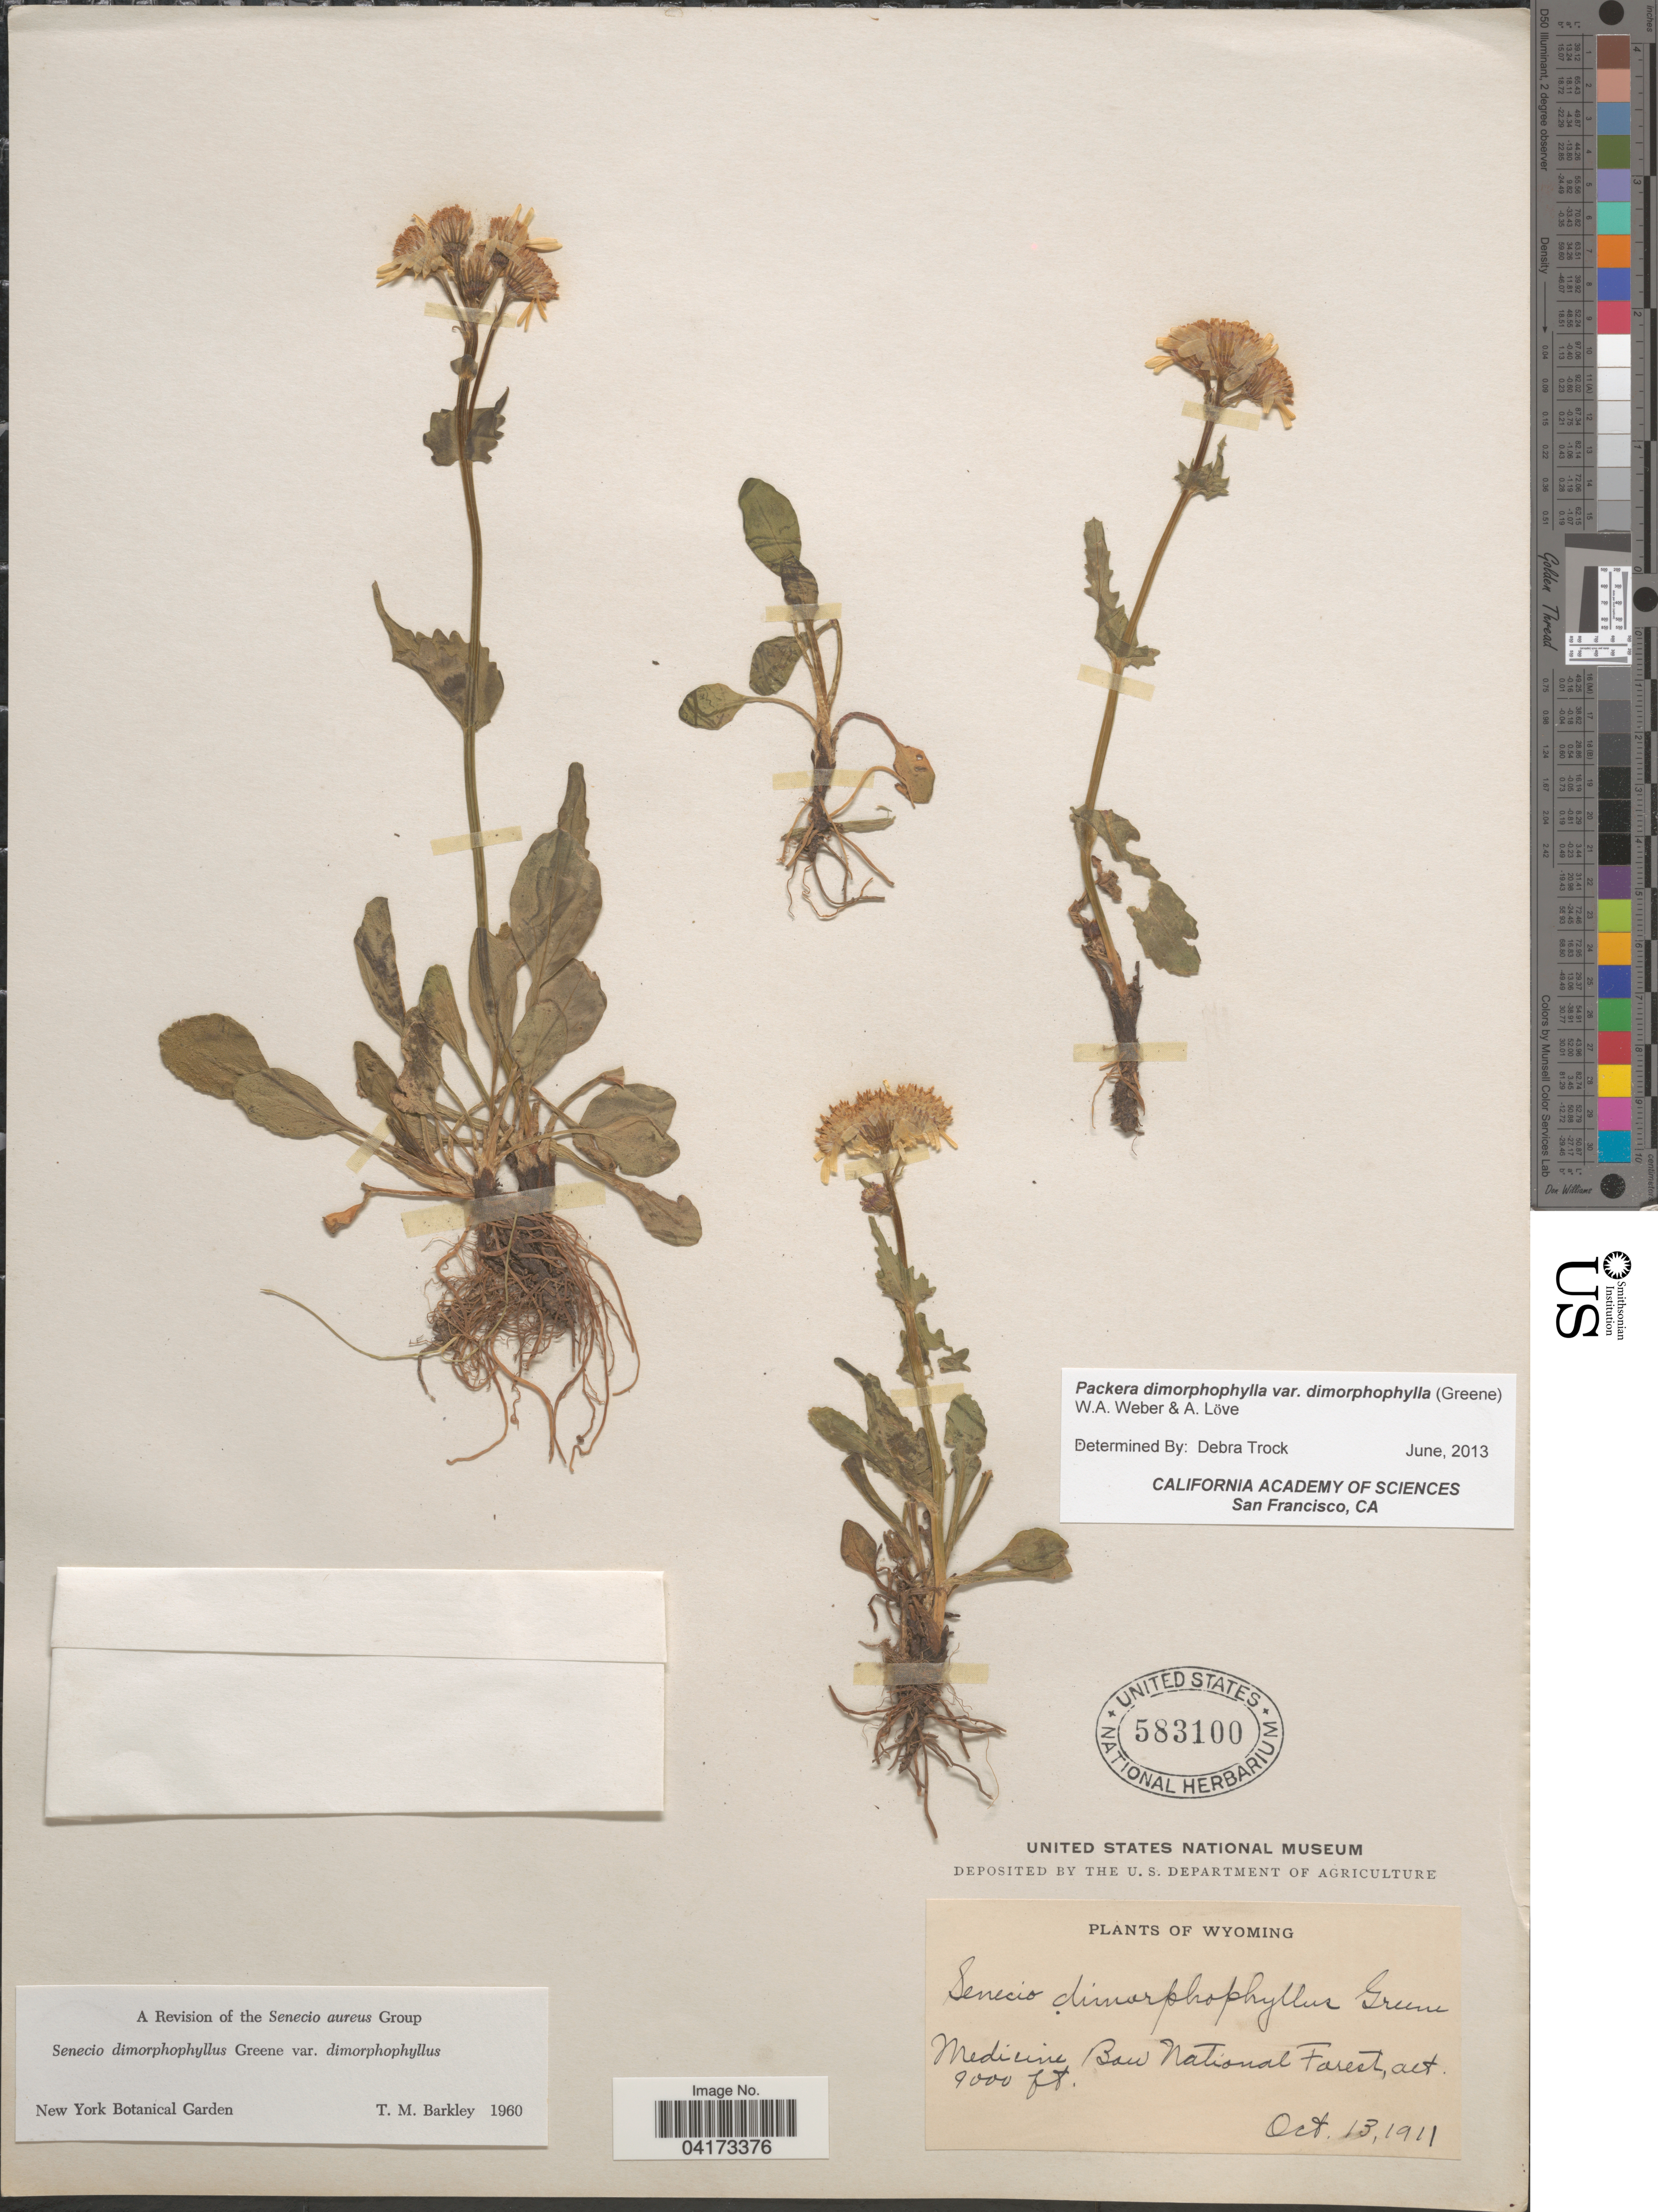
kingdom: Plantae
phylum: Tracheophyta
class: Magnoliopsida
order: Asterales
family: Asteraceae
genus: Packera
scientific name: Packera dimorphophylla var. dimorphophylla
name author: (Greene) W.A. Weber & Á. Löve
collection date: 1911-10-13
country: United States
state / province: Wyoming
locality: Medicine Bow National Forest.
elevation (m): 2743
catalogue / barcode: US 583100